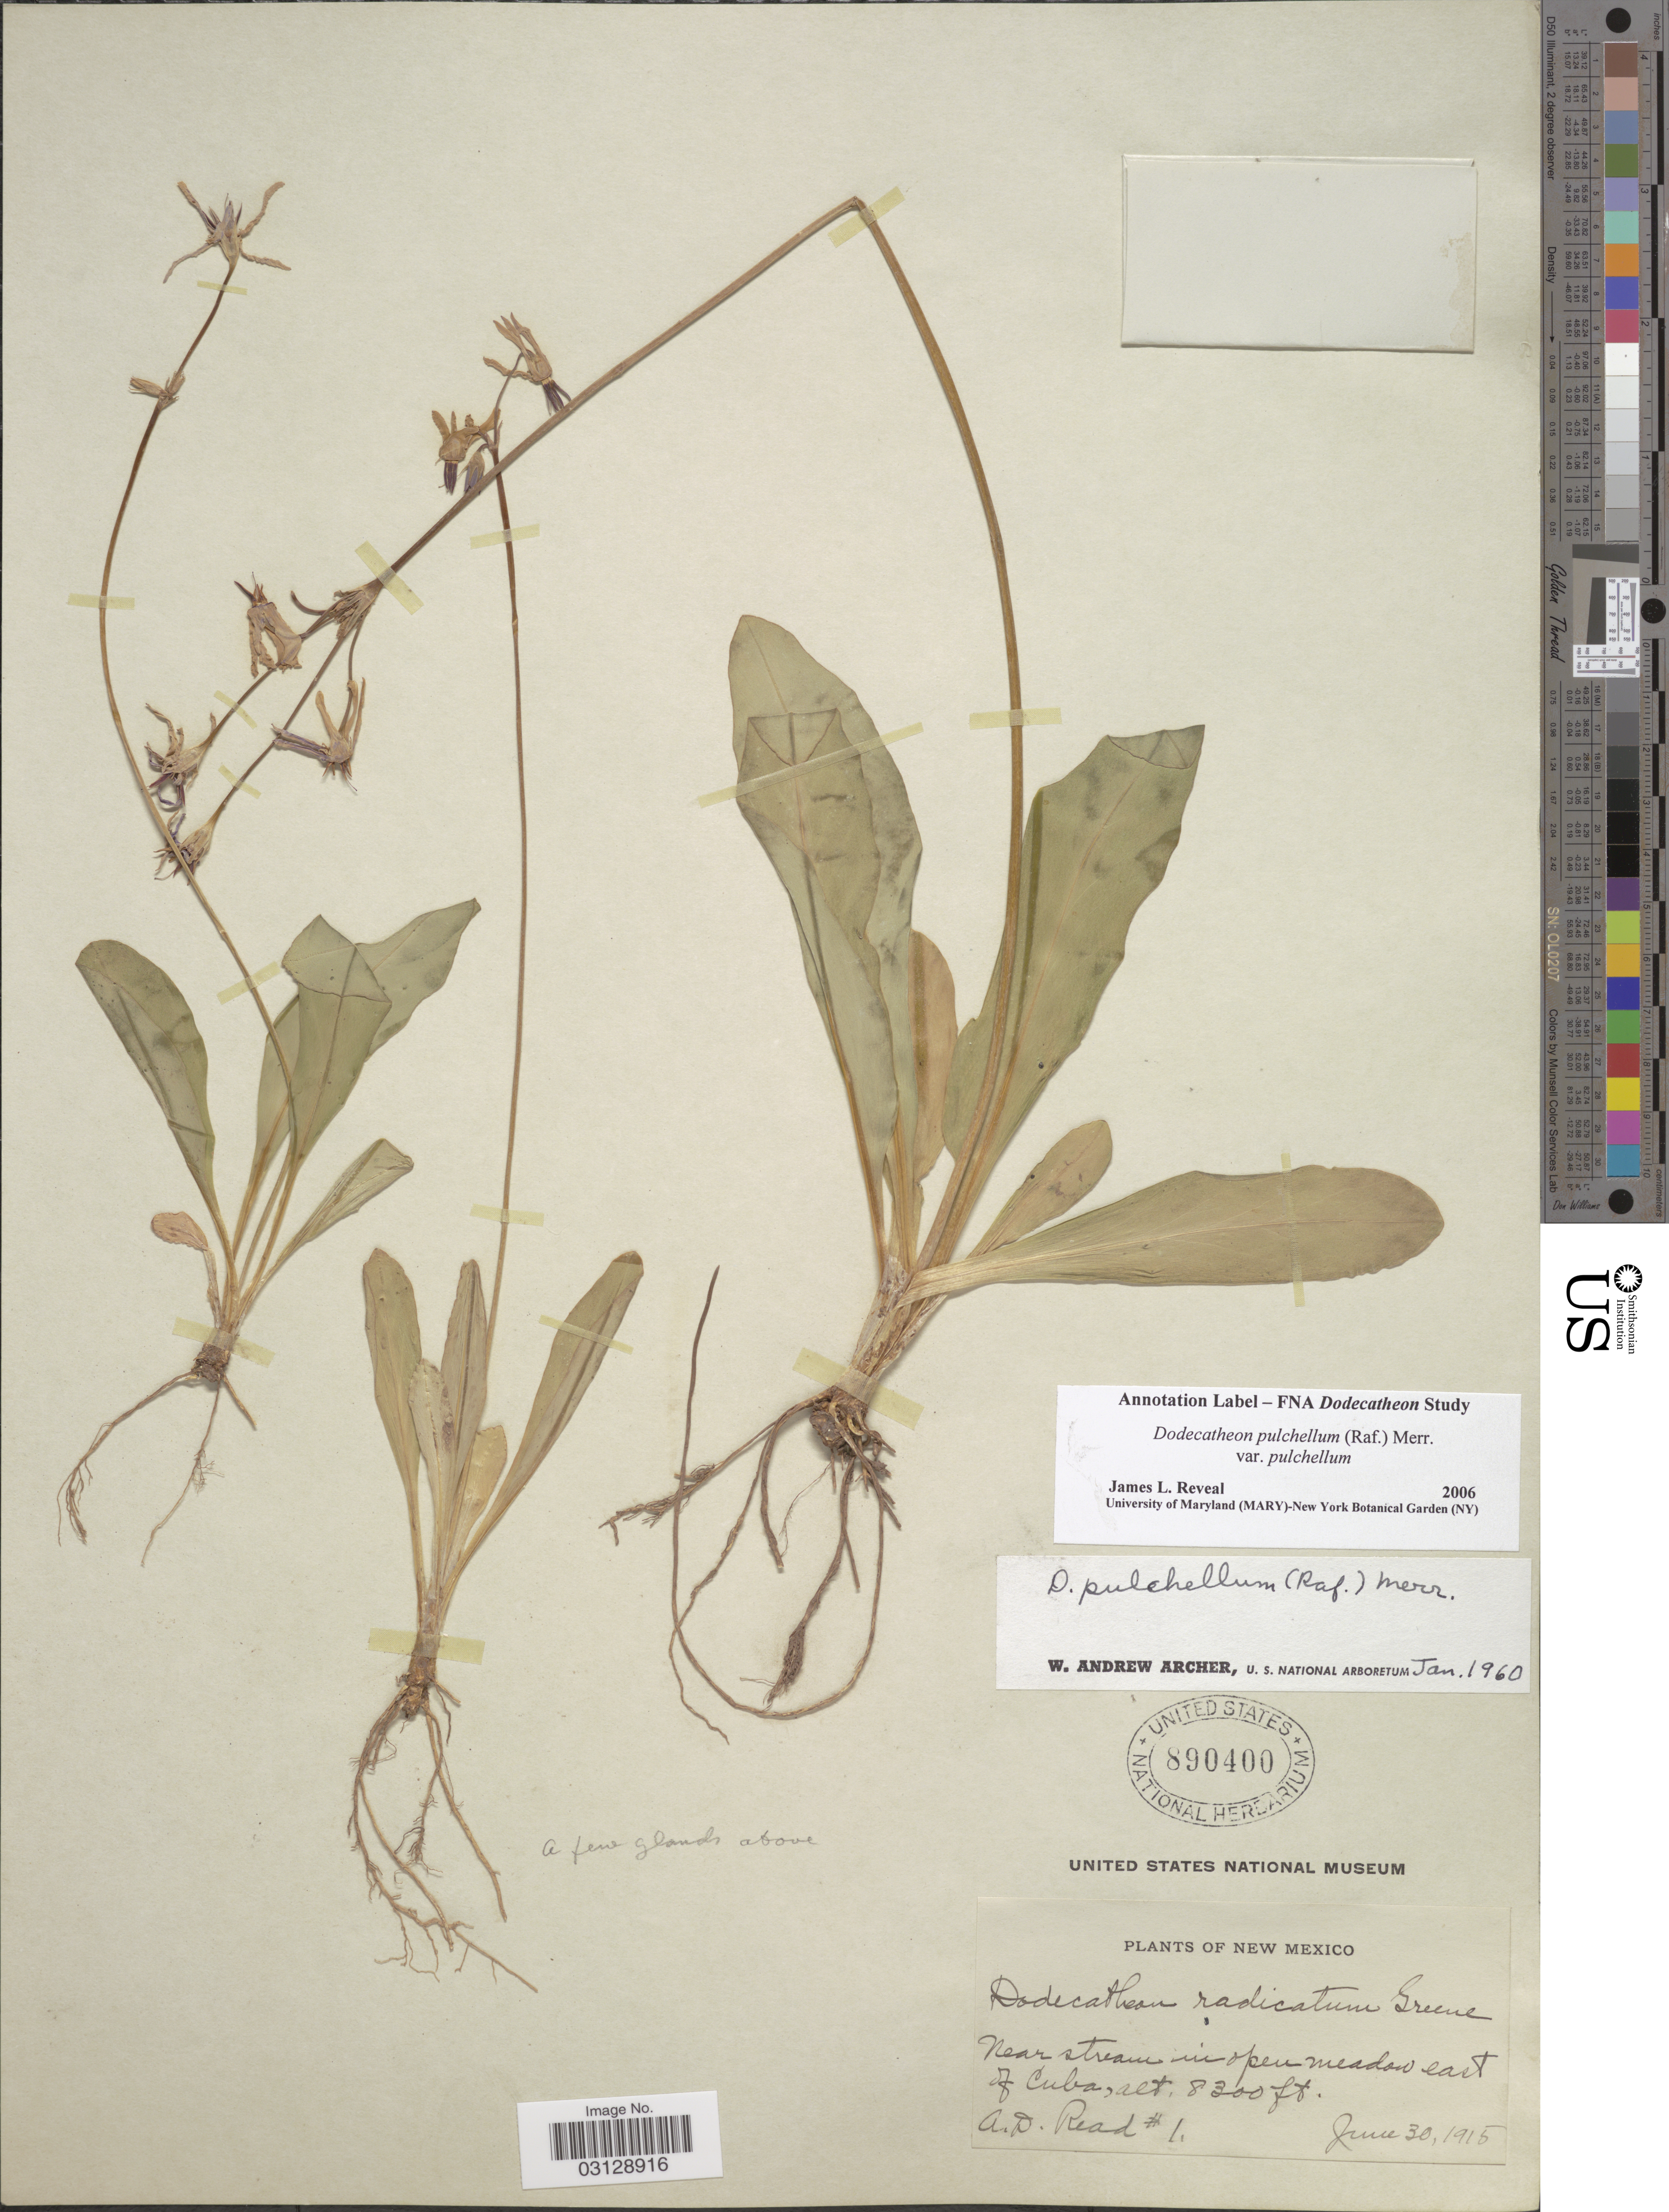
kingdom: Plantae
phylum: Tracheophyta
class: Magnoliopsida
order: Ericales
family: Primulaceae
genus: Dodecatheon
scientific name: Dodecatheon pulchellum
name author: (Raf.) Merr.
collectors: A. D. Read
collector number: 1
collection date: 1915-06-30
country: United States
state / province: New Mexico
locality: Near stream in open meadow east of Cuba.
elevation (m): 2530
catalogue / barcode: US 890400